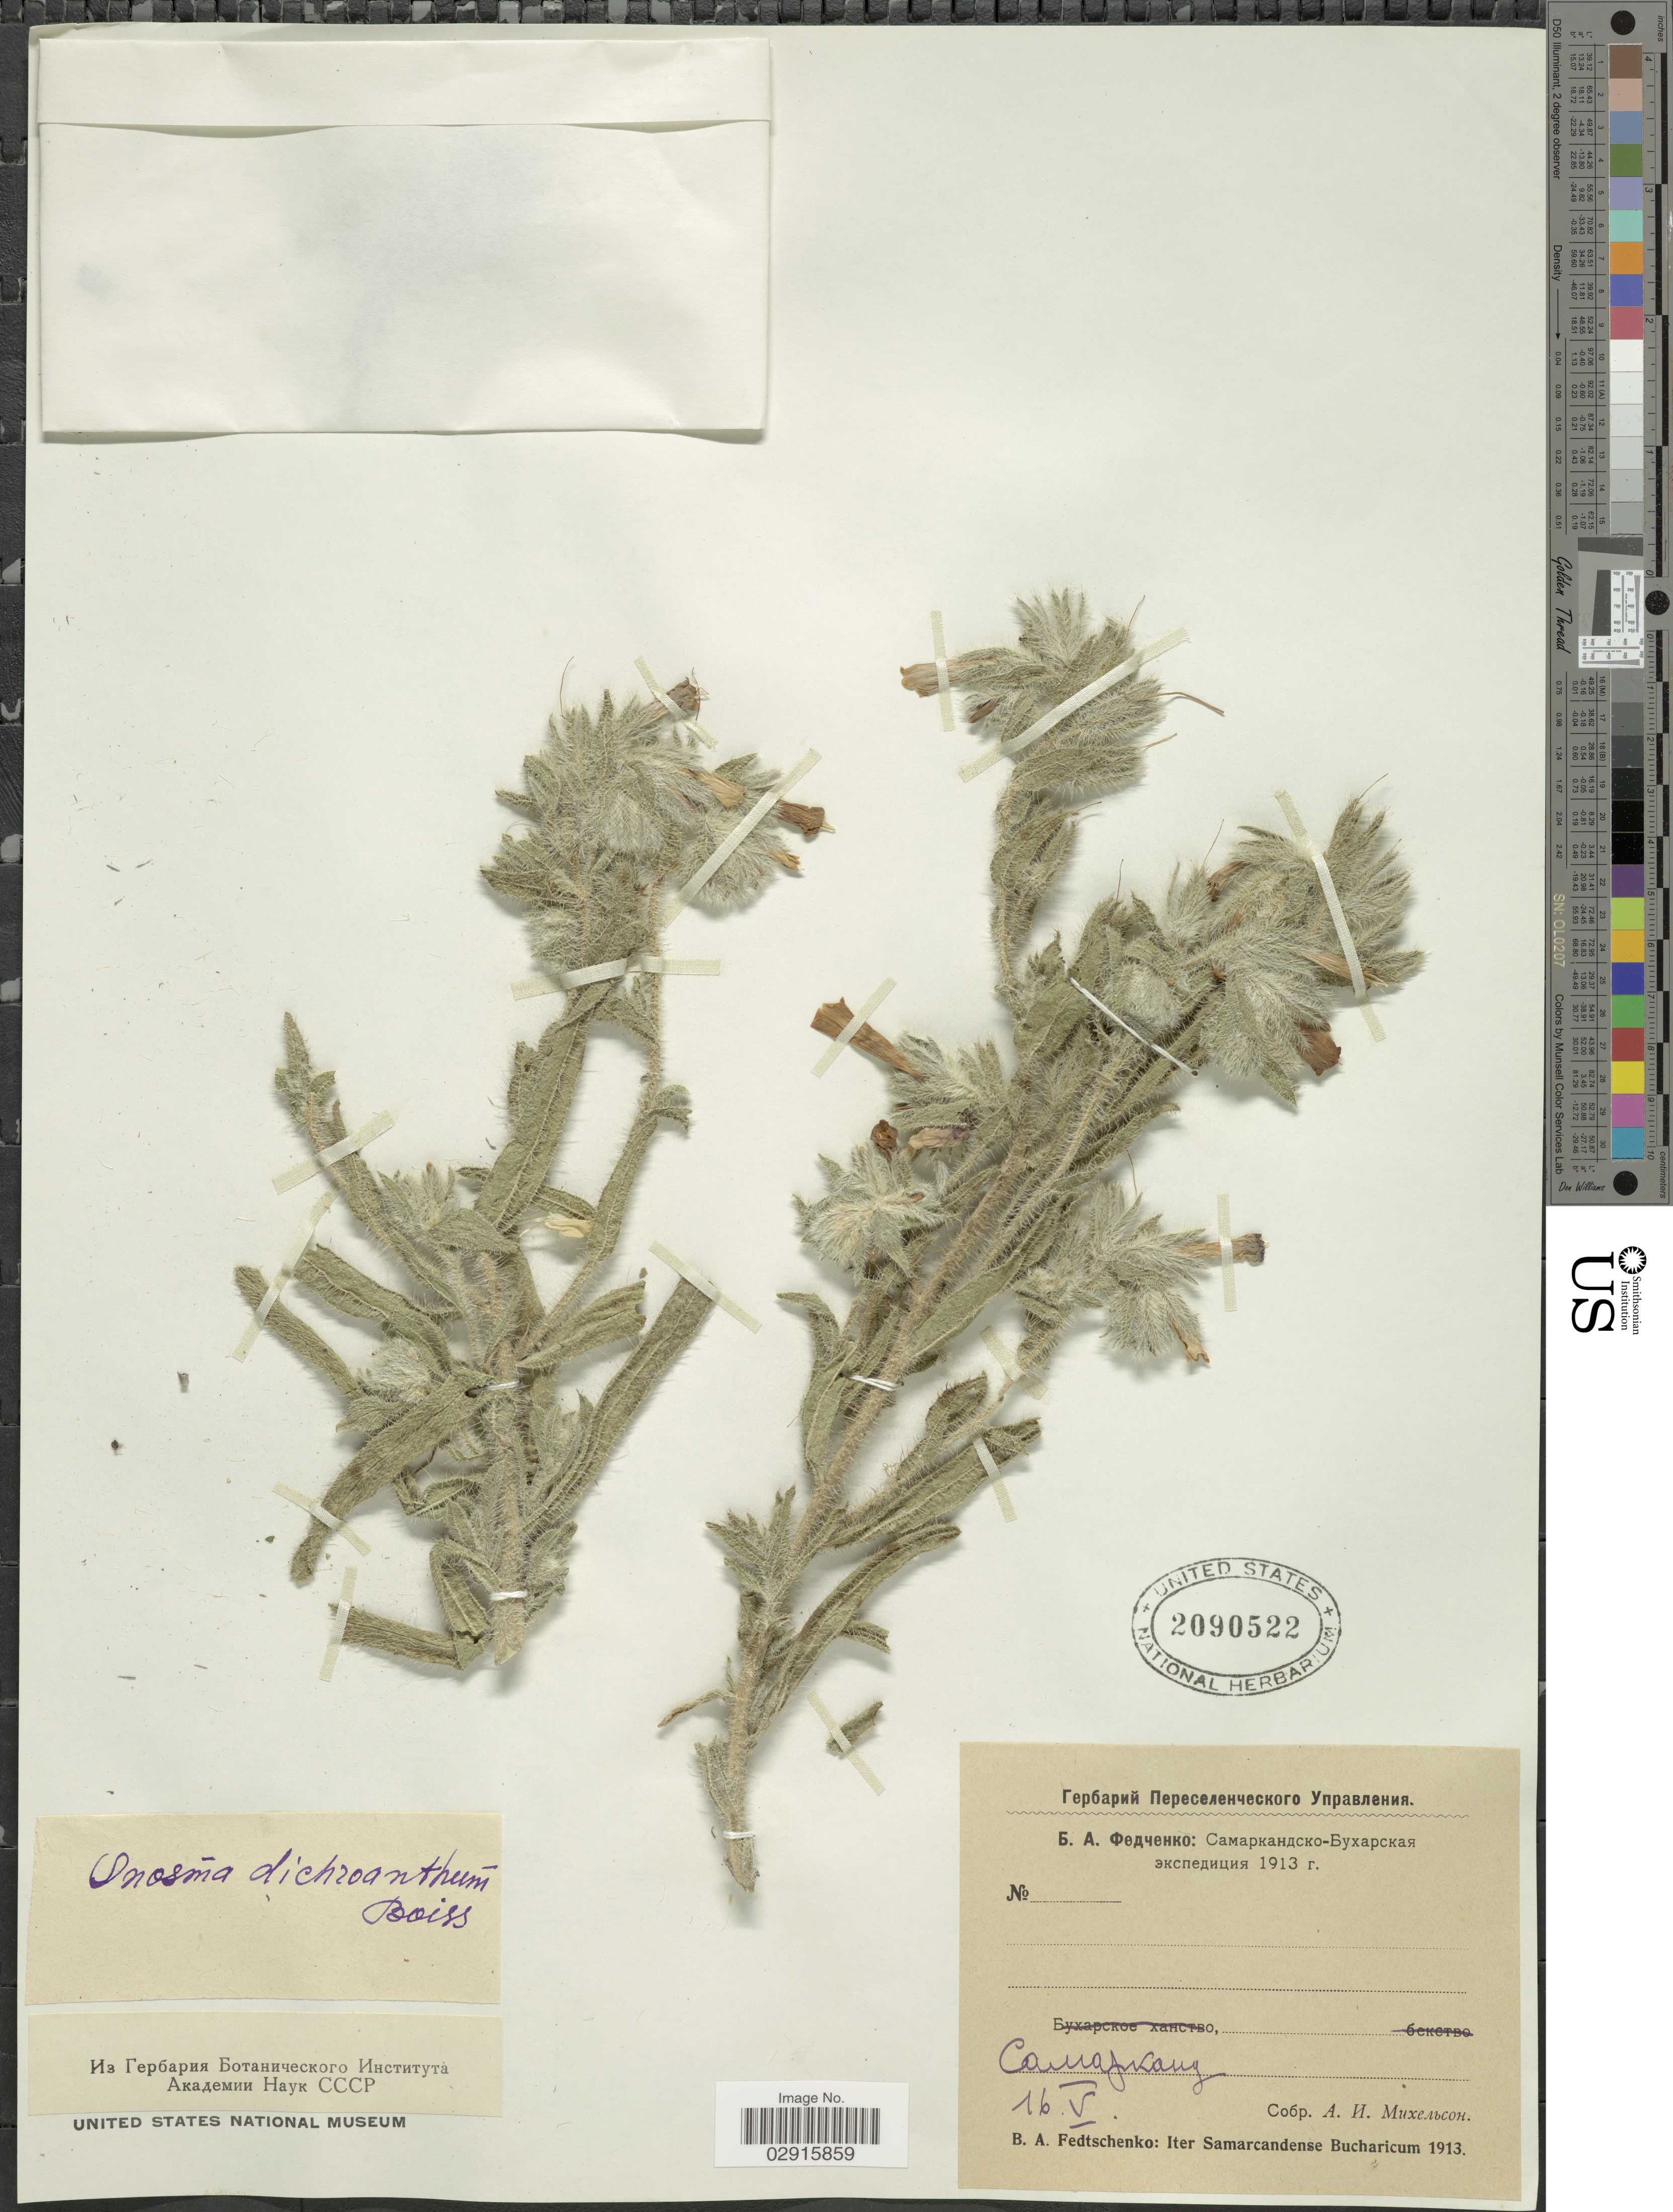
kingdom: Plantae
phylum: Tracheophyta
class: Magnoliopsida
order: Boraginales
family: Boraginaceae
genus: Onosma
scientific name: Onosma dichroantha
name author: Boiss.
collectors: B. A. Fedtschenko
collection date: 1913-05-16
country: Uzbekistan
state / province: Samarqand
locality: Cawajukay [interpreted].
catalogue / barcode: US 2090522